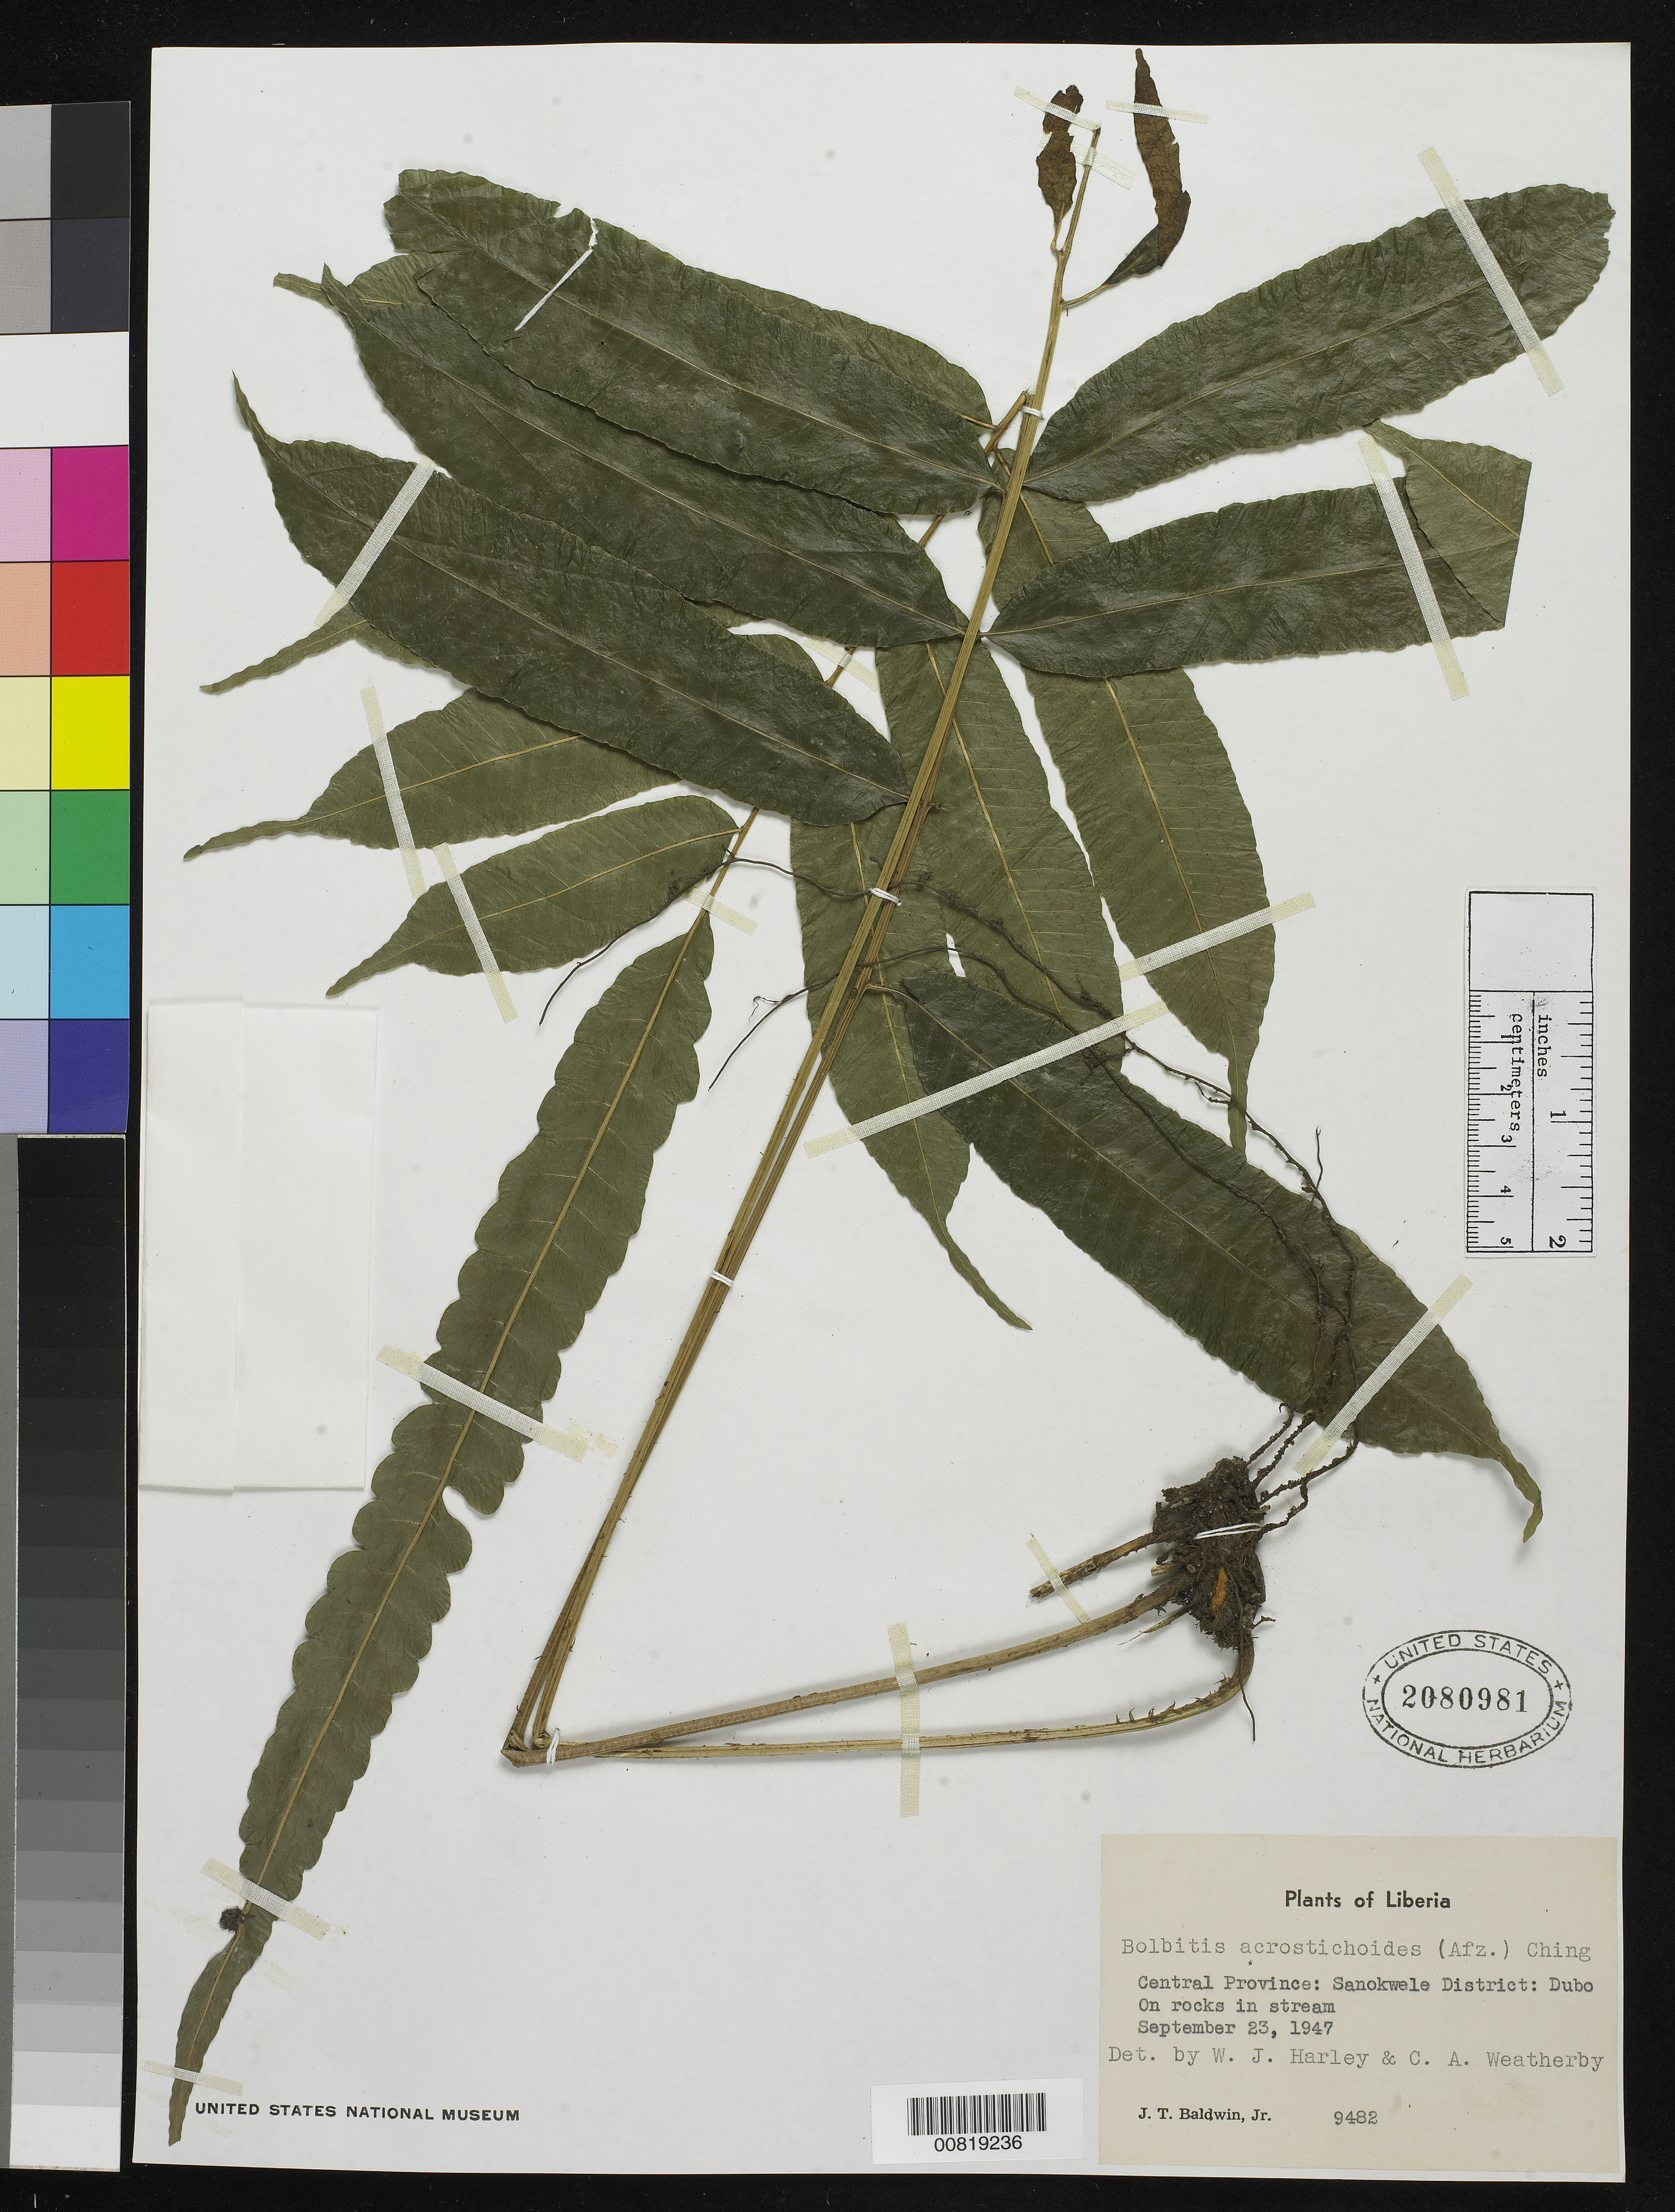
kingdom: Plantae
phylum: Tracheophyta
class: Polypodiopsida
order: Polypodiales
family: Dryopteridaceae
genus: Bolbitis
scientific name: Bolbitis acrostichoides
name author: (Hook.) Ching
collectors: J. T. Baldwin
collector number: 9482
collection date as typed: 23 Sep 1947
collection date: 1947-09-23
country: Liberia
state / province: Nimba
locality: Central Province: Sanokwele District, Dubo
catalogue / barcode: US 2080981